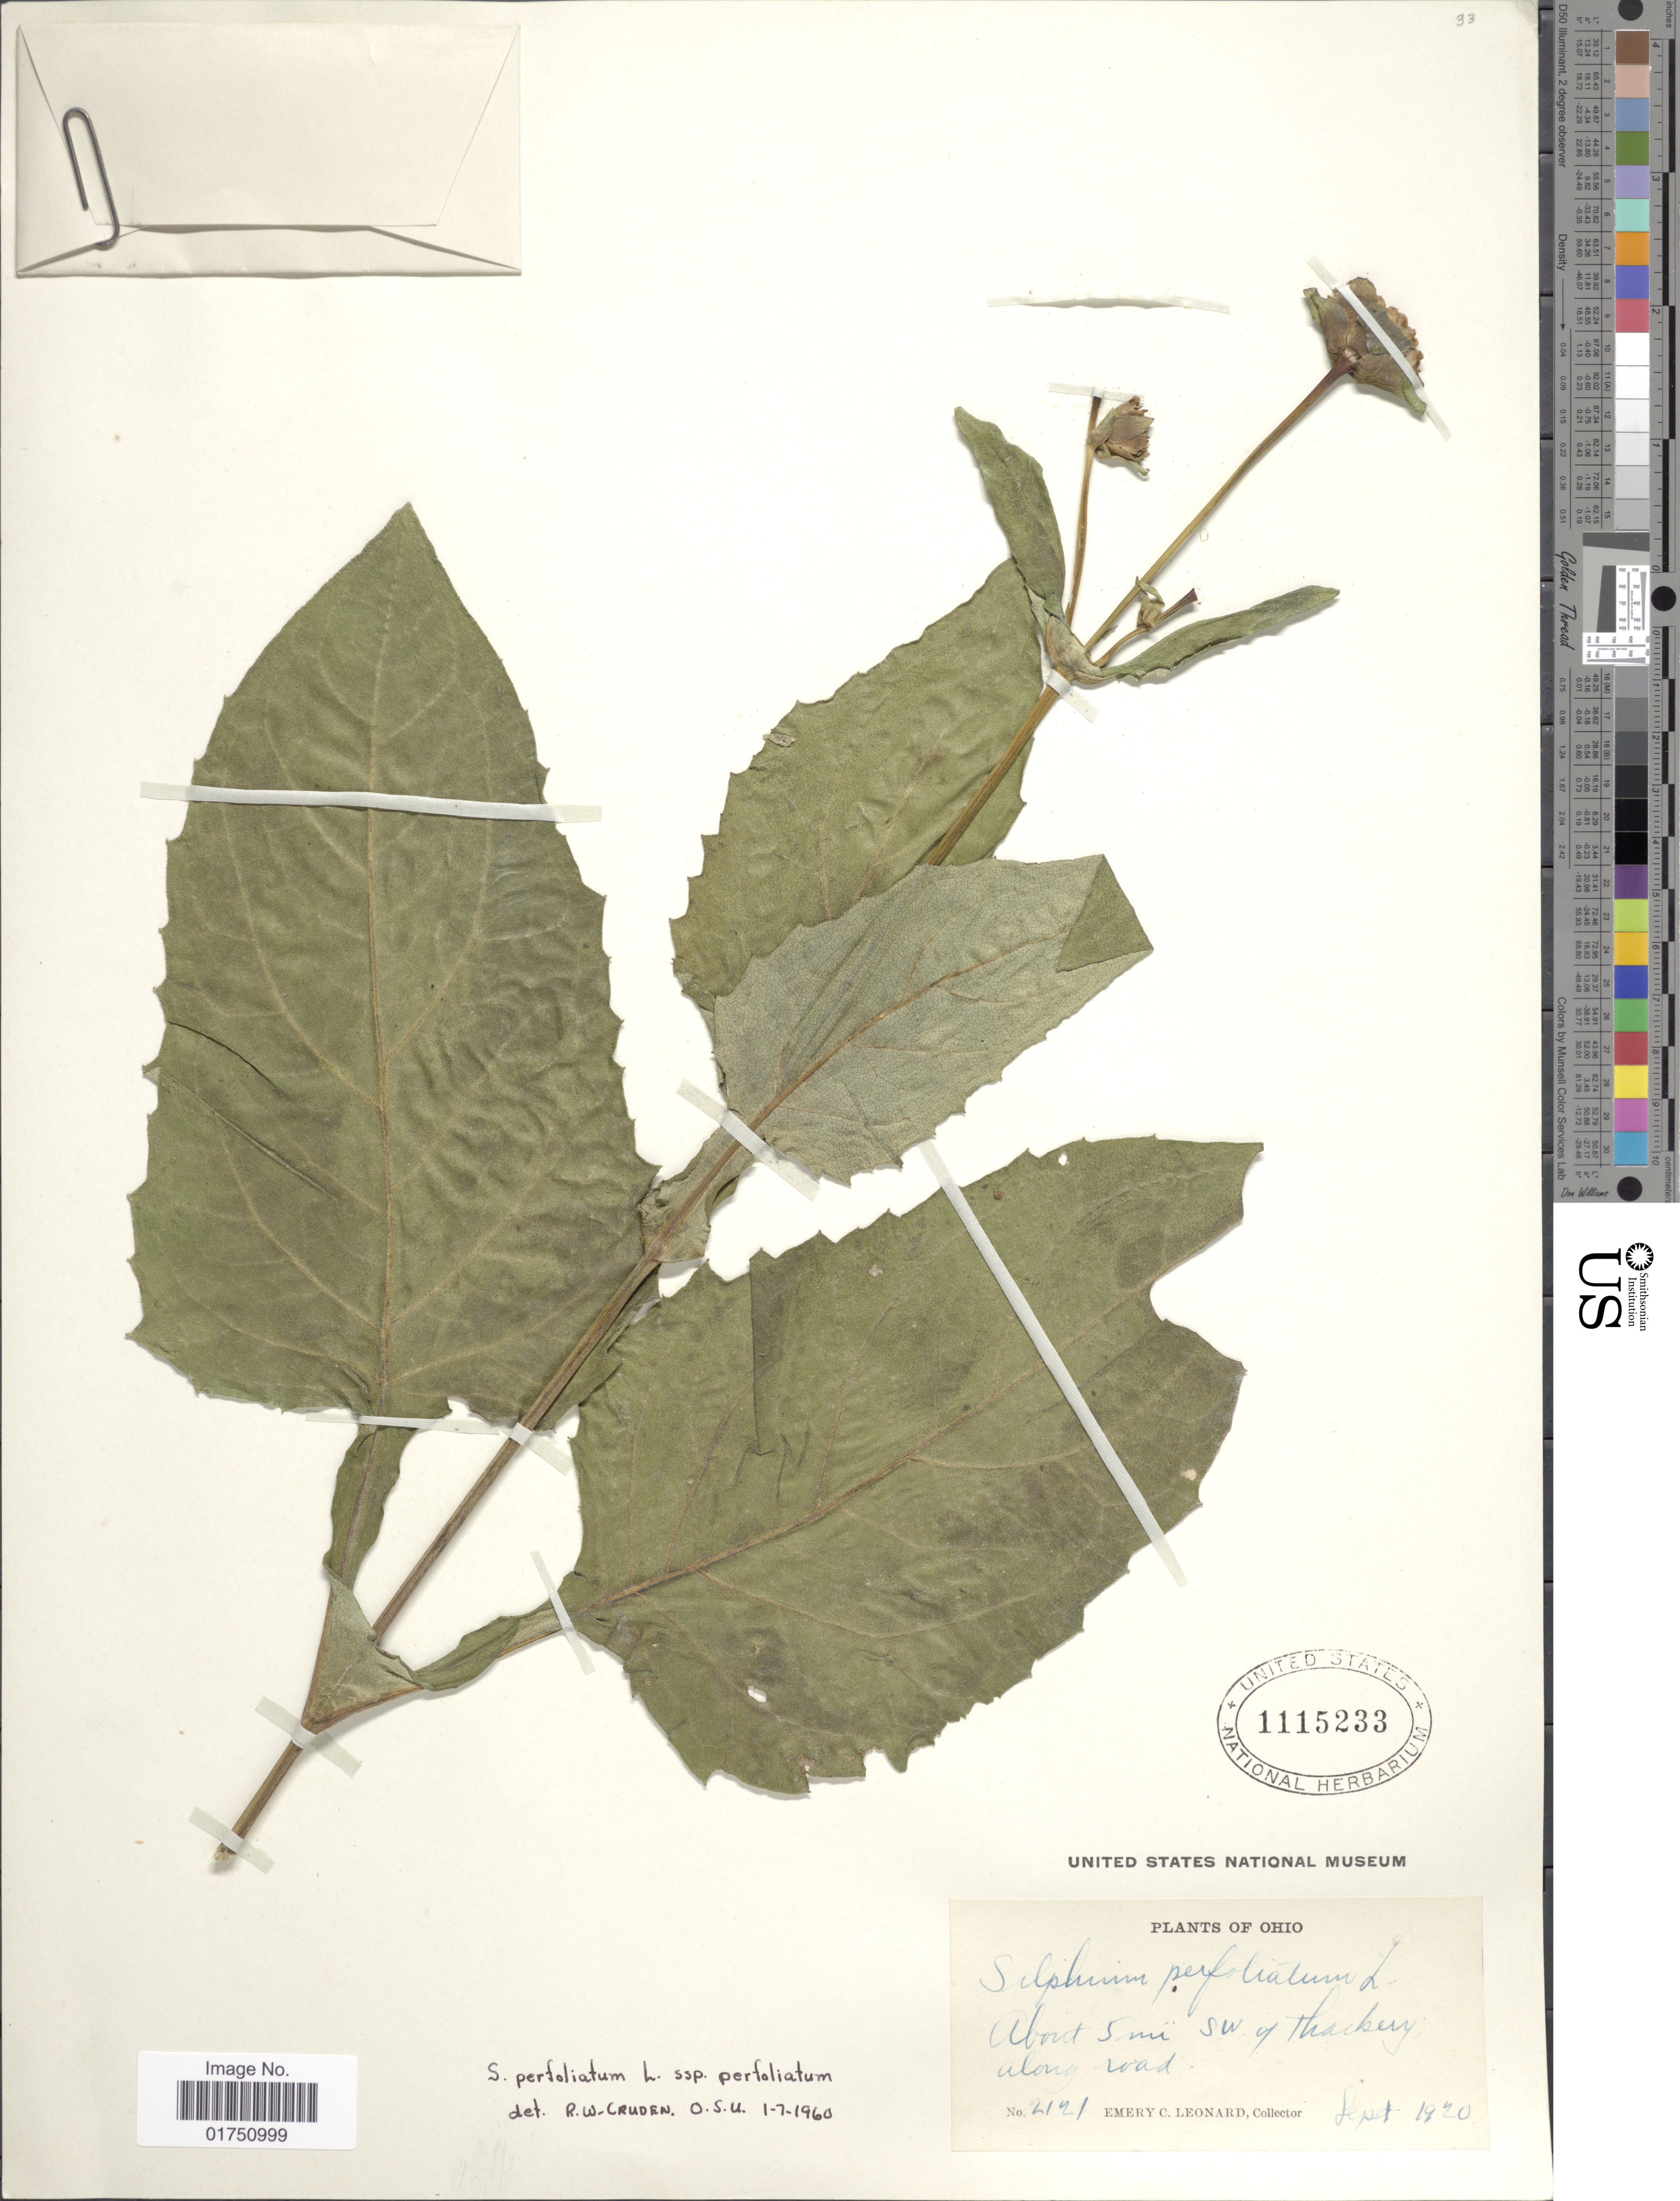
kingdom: Plantae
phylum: Tracheophyta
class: Magnoliopsida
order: Asterales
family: Asteraceae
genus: Silphium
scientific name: Silphium perfoliatum var. perfoliatum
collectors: E. C. Leonard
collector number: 2121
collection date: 1920-09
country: United States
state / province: Ohio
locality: About 5 mi. SW of Thackery along road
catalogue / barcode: US 1115233